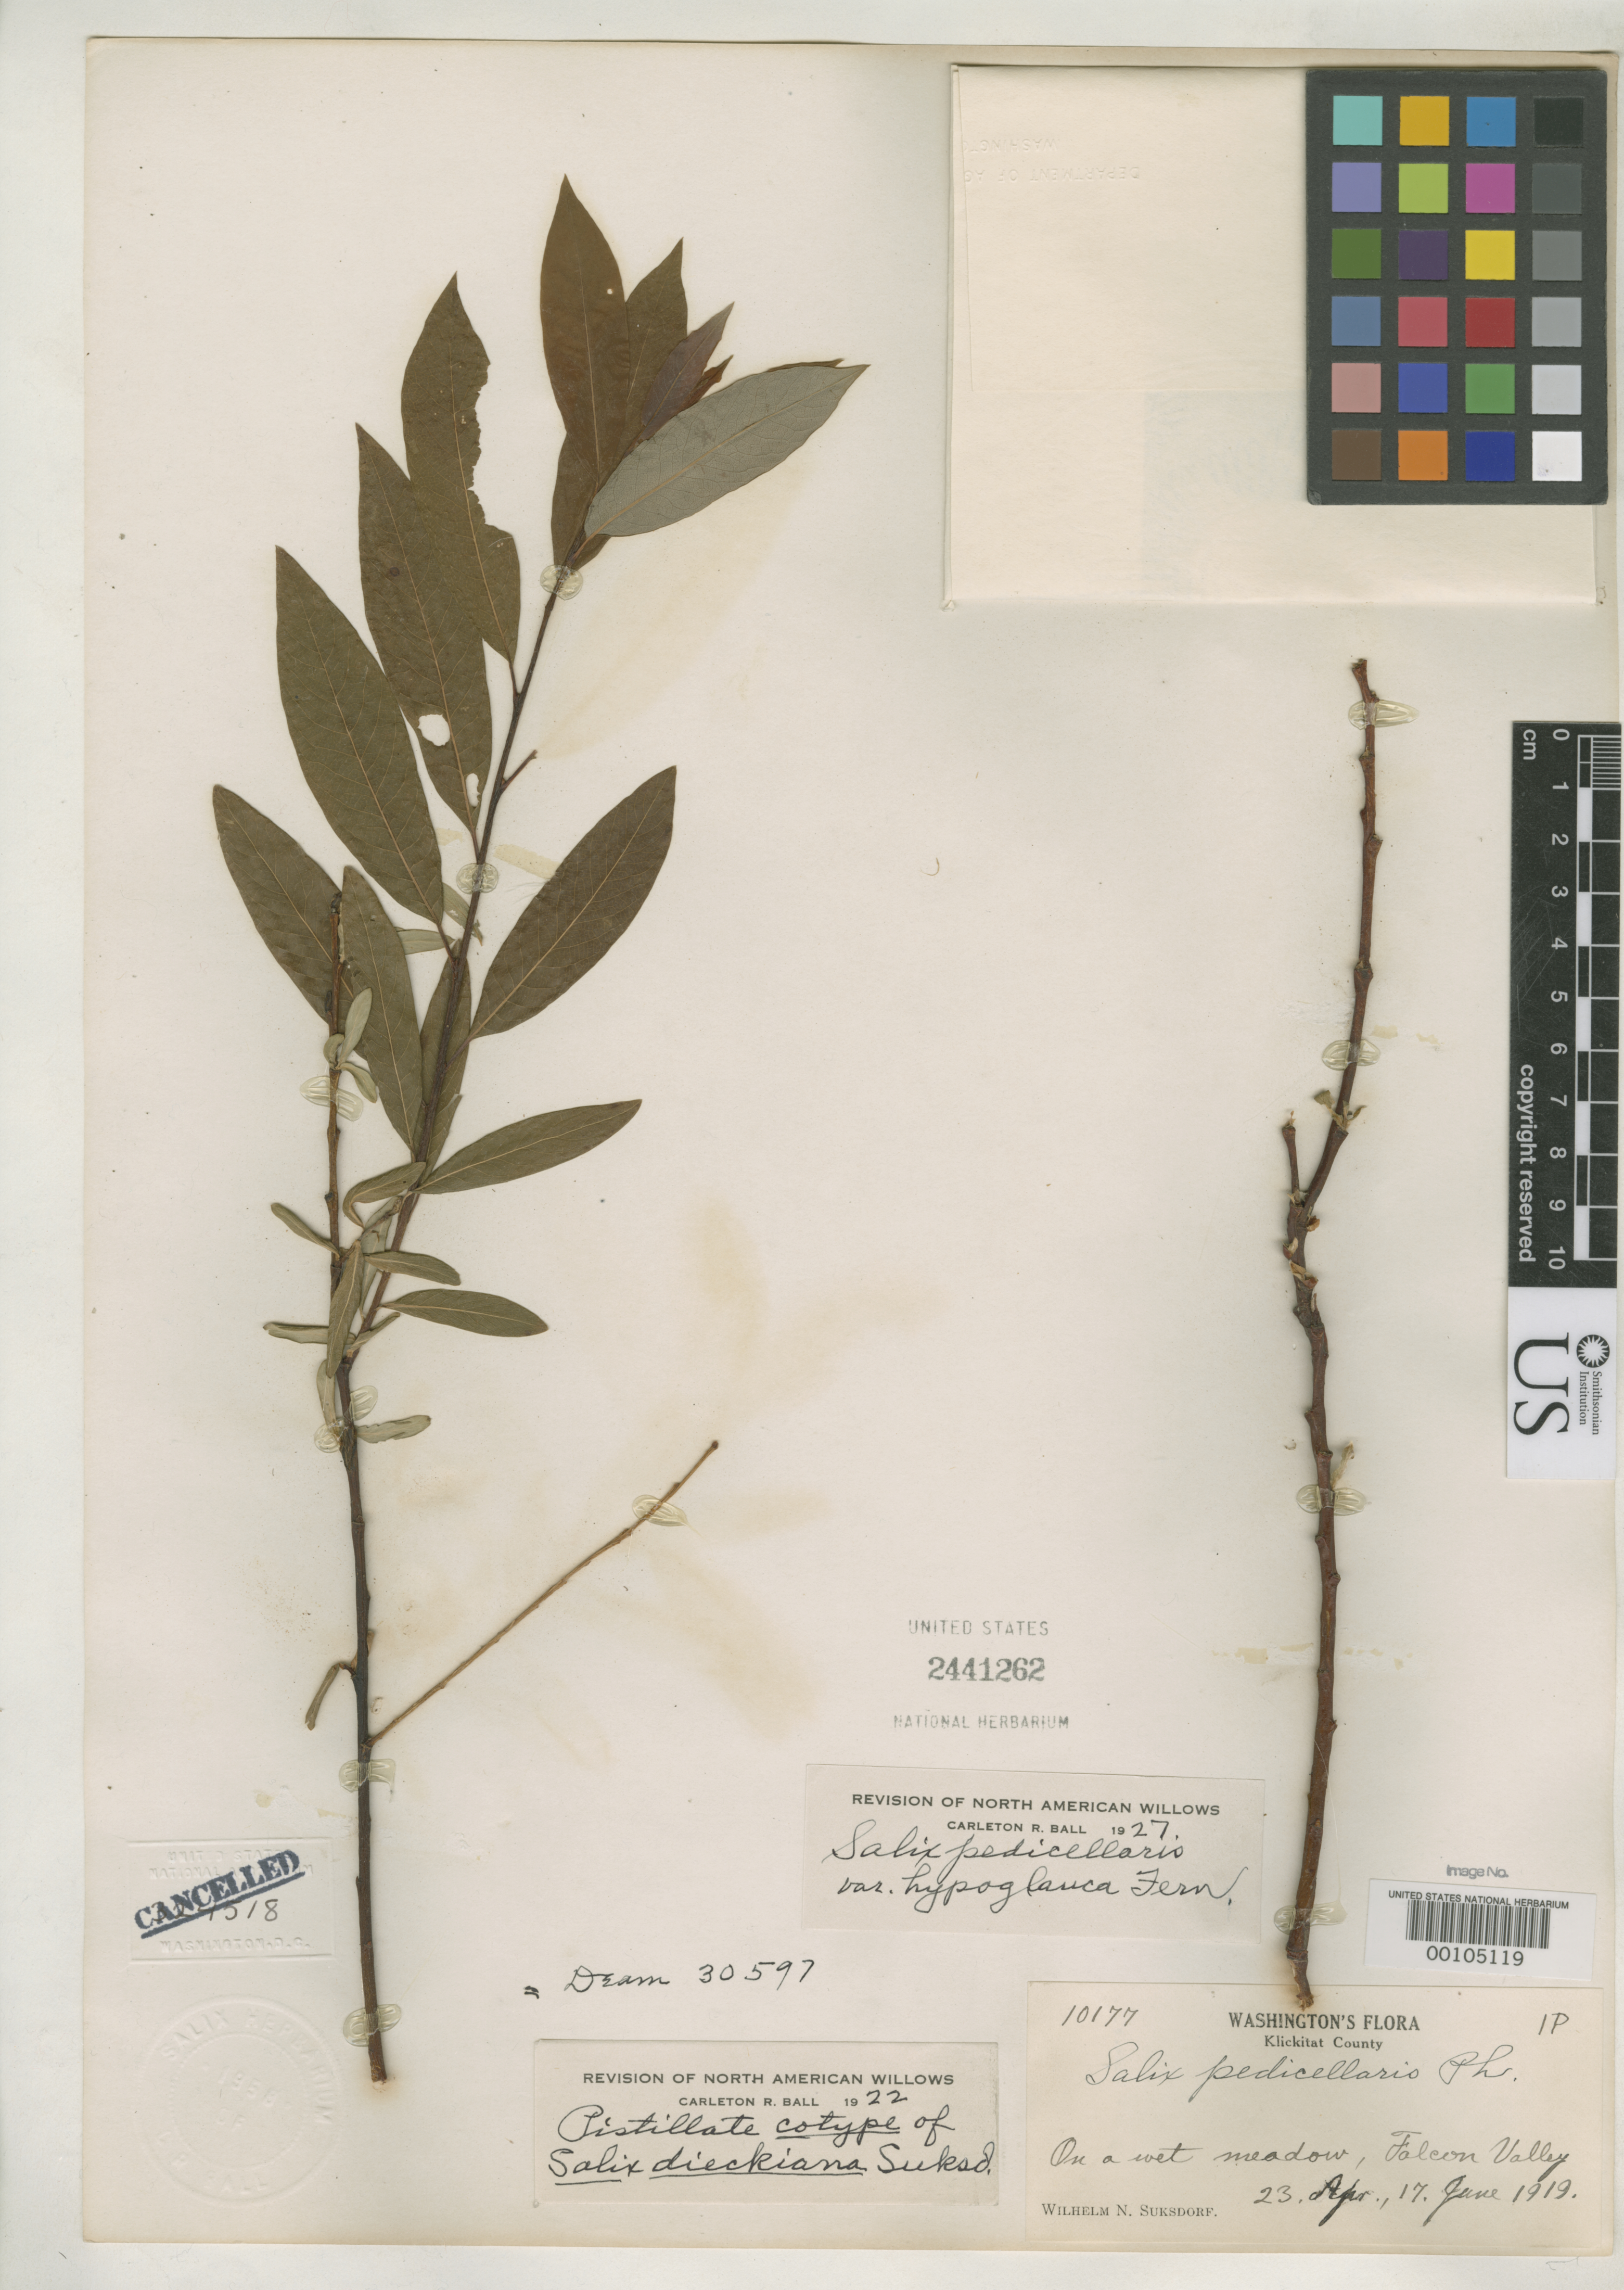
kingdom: Plantae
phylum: Tracheophyta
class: Magnoliopsida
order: Malpighiales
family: Salicaceae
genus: Salix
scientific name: Salix dieckiana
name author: Suksd.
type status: Isosyntype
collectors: W. N. Suksdorf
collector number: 10177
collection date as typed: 23 Apr 1919 to 17 Jun 1919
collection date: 1919-04-23/1919-06-17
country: United States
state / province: Washington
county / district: Klickitat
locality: Falcon Valley.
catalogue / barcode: US 2441262